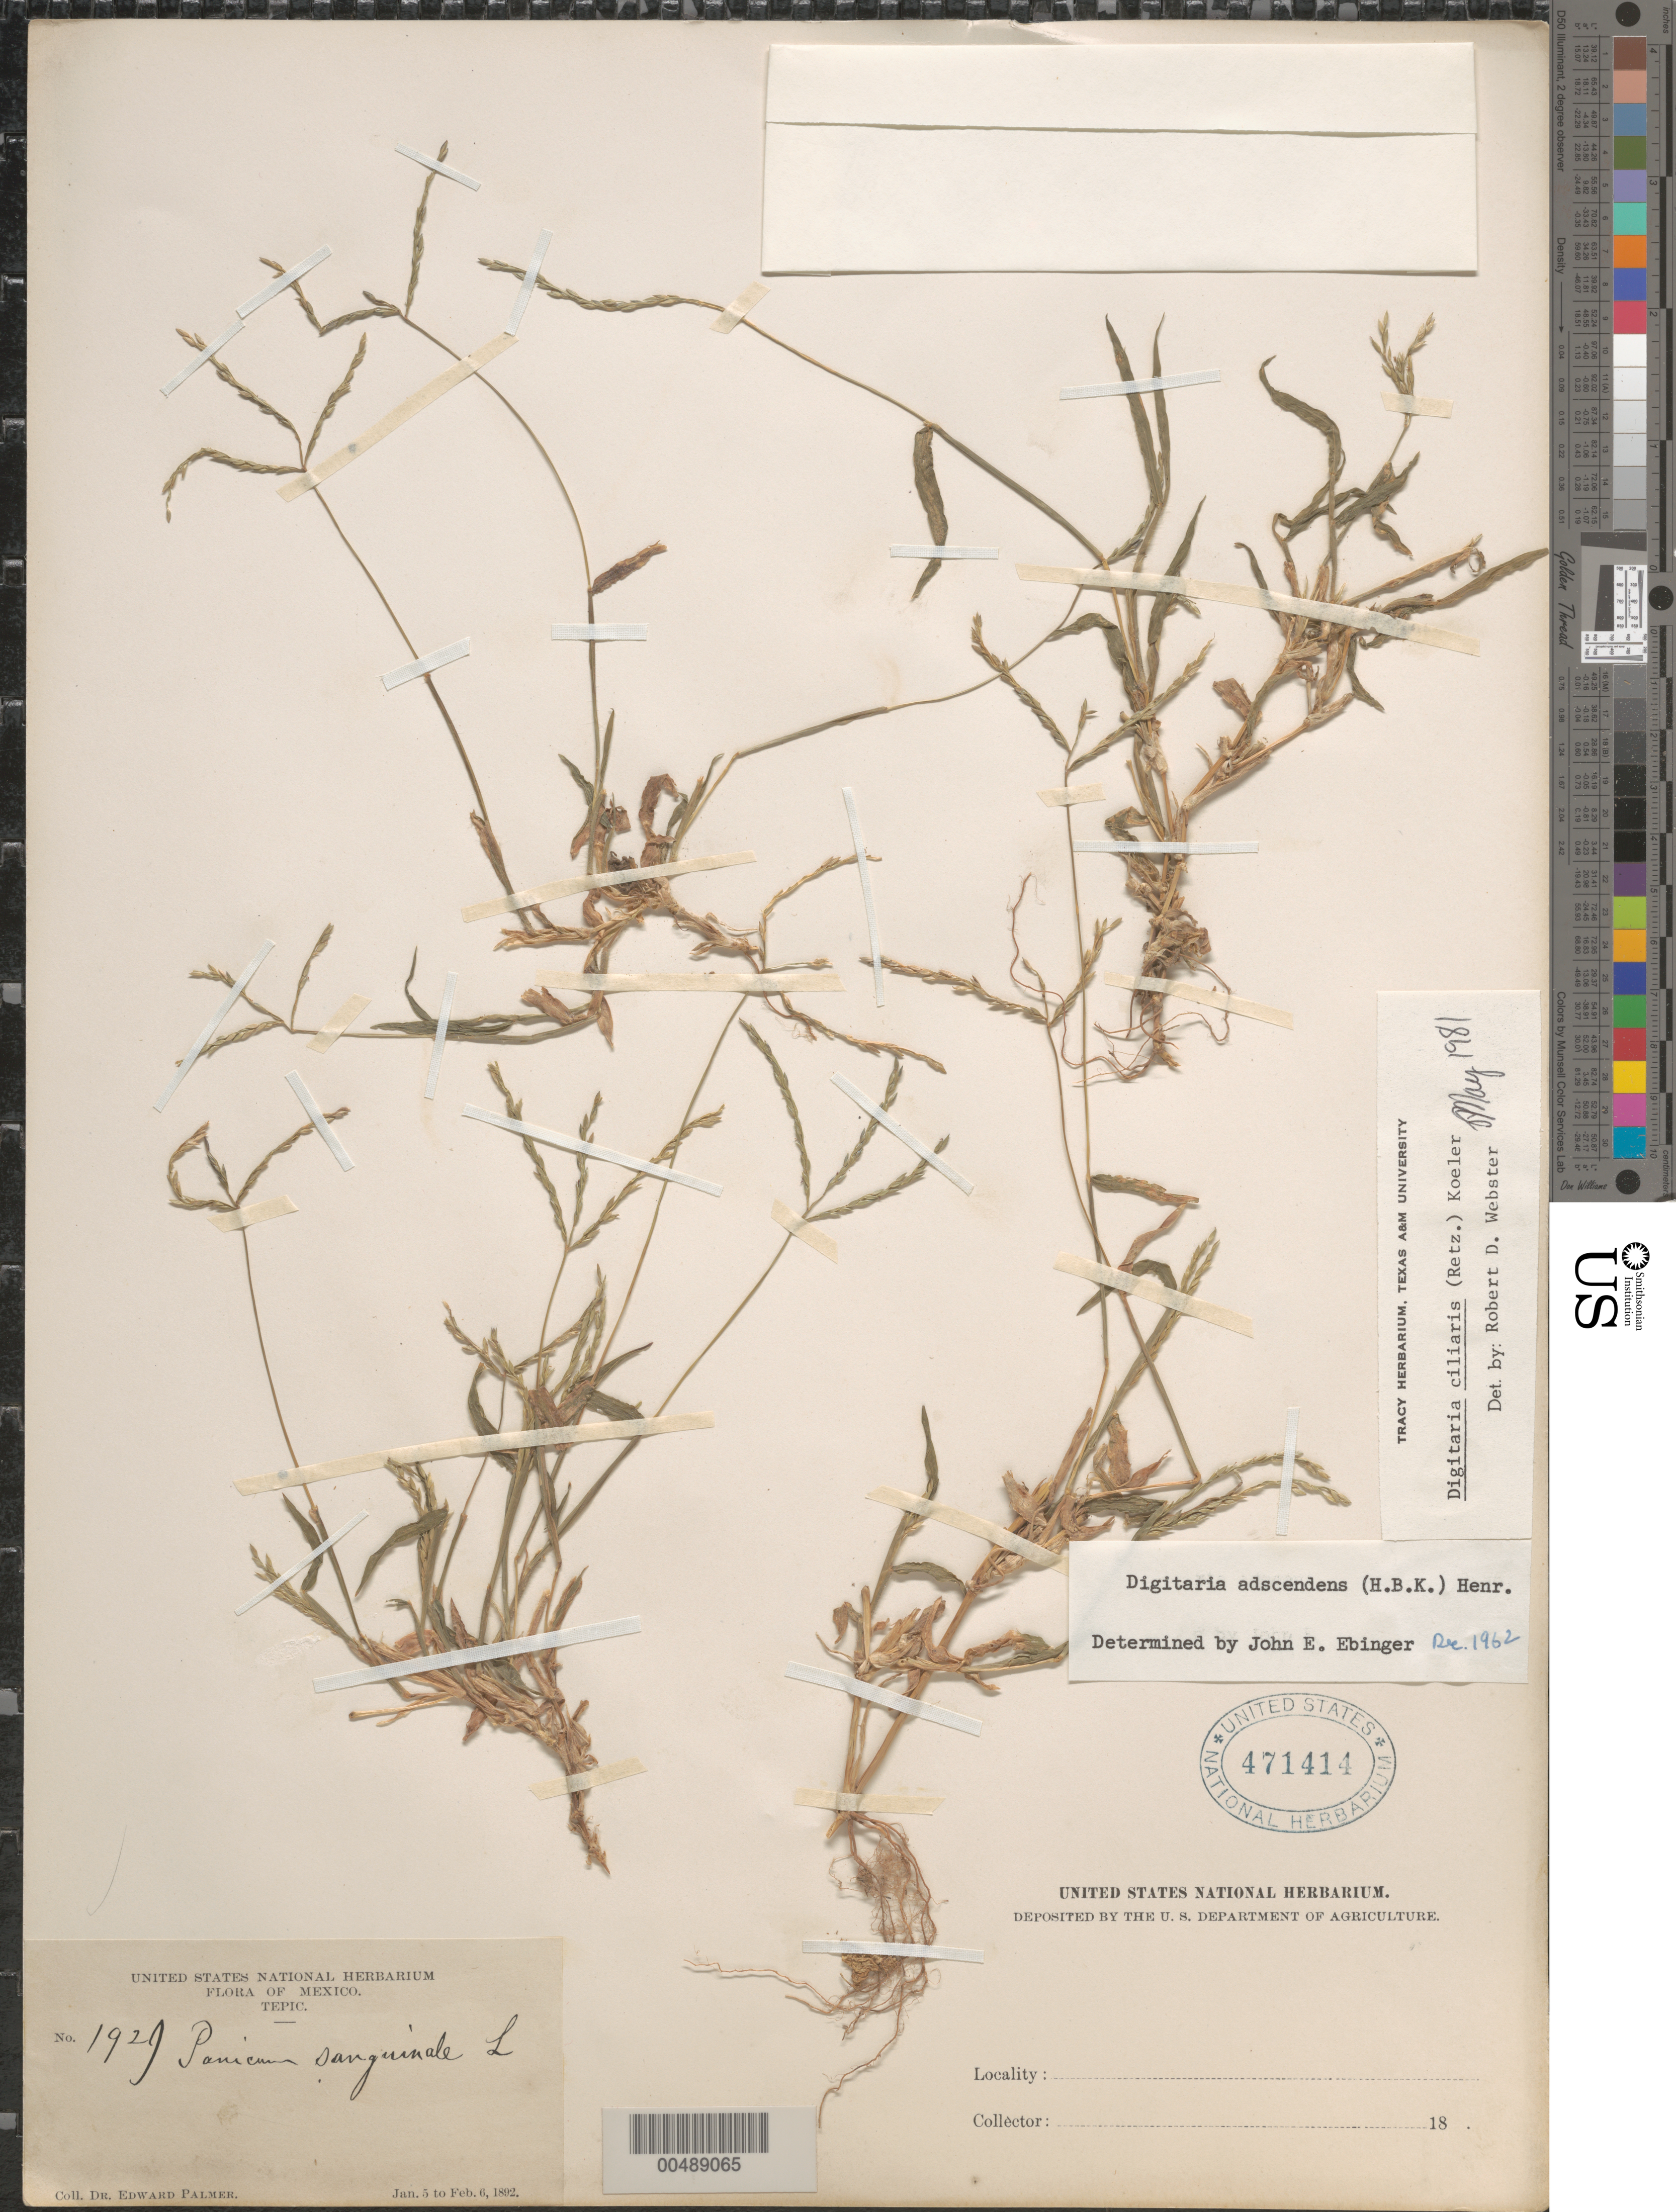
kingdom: Plantae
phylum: Tracheophyta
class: Liliopsida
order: Poales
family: Poaceae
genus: Digitaria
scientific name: Digitaria ciliaris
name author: (Retz.) Koeler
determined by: Webster, Robert D.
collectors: E. Palmer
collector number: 1929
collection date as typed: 5 Jan 1892 to 5 Feb 1892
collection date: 1892-01-05/1892-02-05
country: Mexico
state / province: Nayarit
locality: Tepic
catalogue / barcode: US 471414